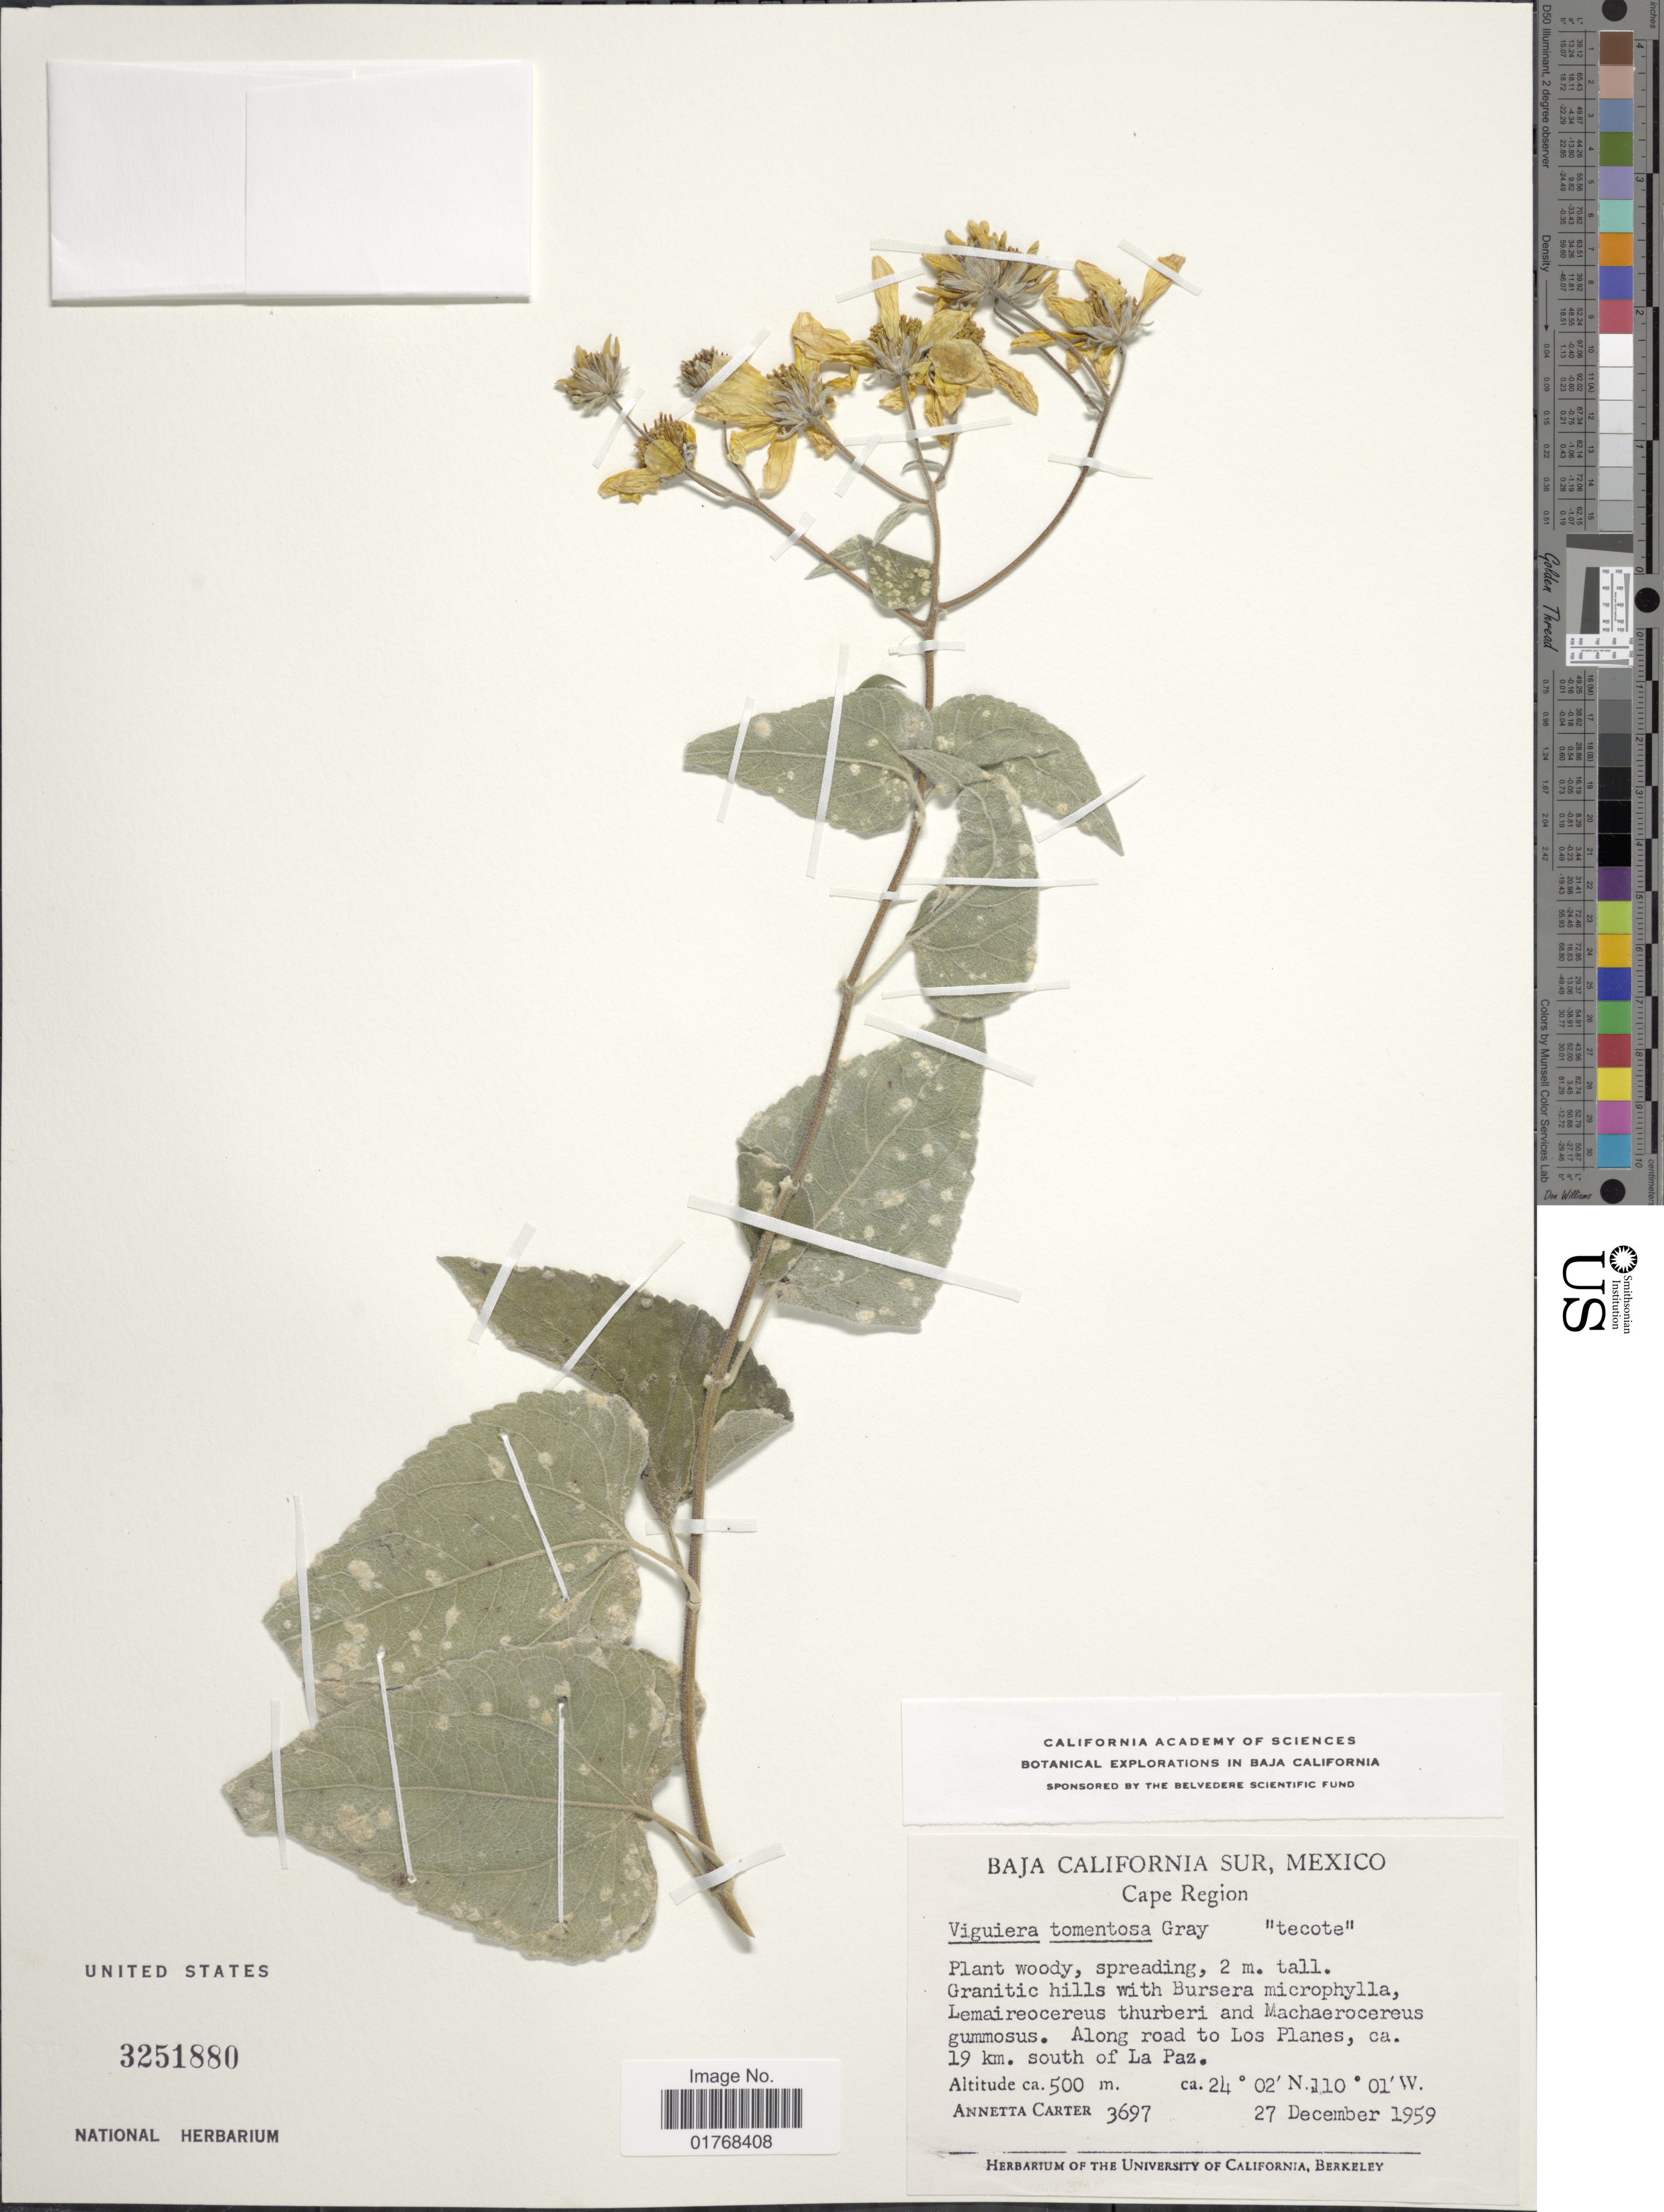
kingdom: Plantae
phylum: Tracheophyta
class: Magnoliopsida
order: Asterales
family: Asteraceae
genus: Viguiera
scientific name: Viguiera tomentosa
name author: A. Gray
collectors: A. Carter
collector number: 3697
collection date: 1959-12-27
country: Mexico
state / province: Baja California Sur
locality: Cape Region. Along road to Los Planes, ca 19 km south of La Paz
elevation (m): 500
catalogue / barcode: US 3251880